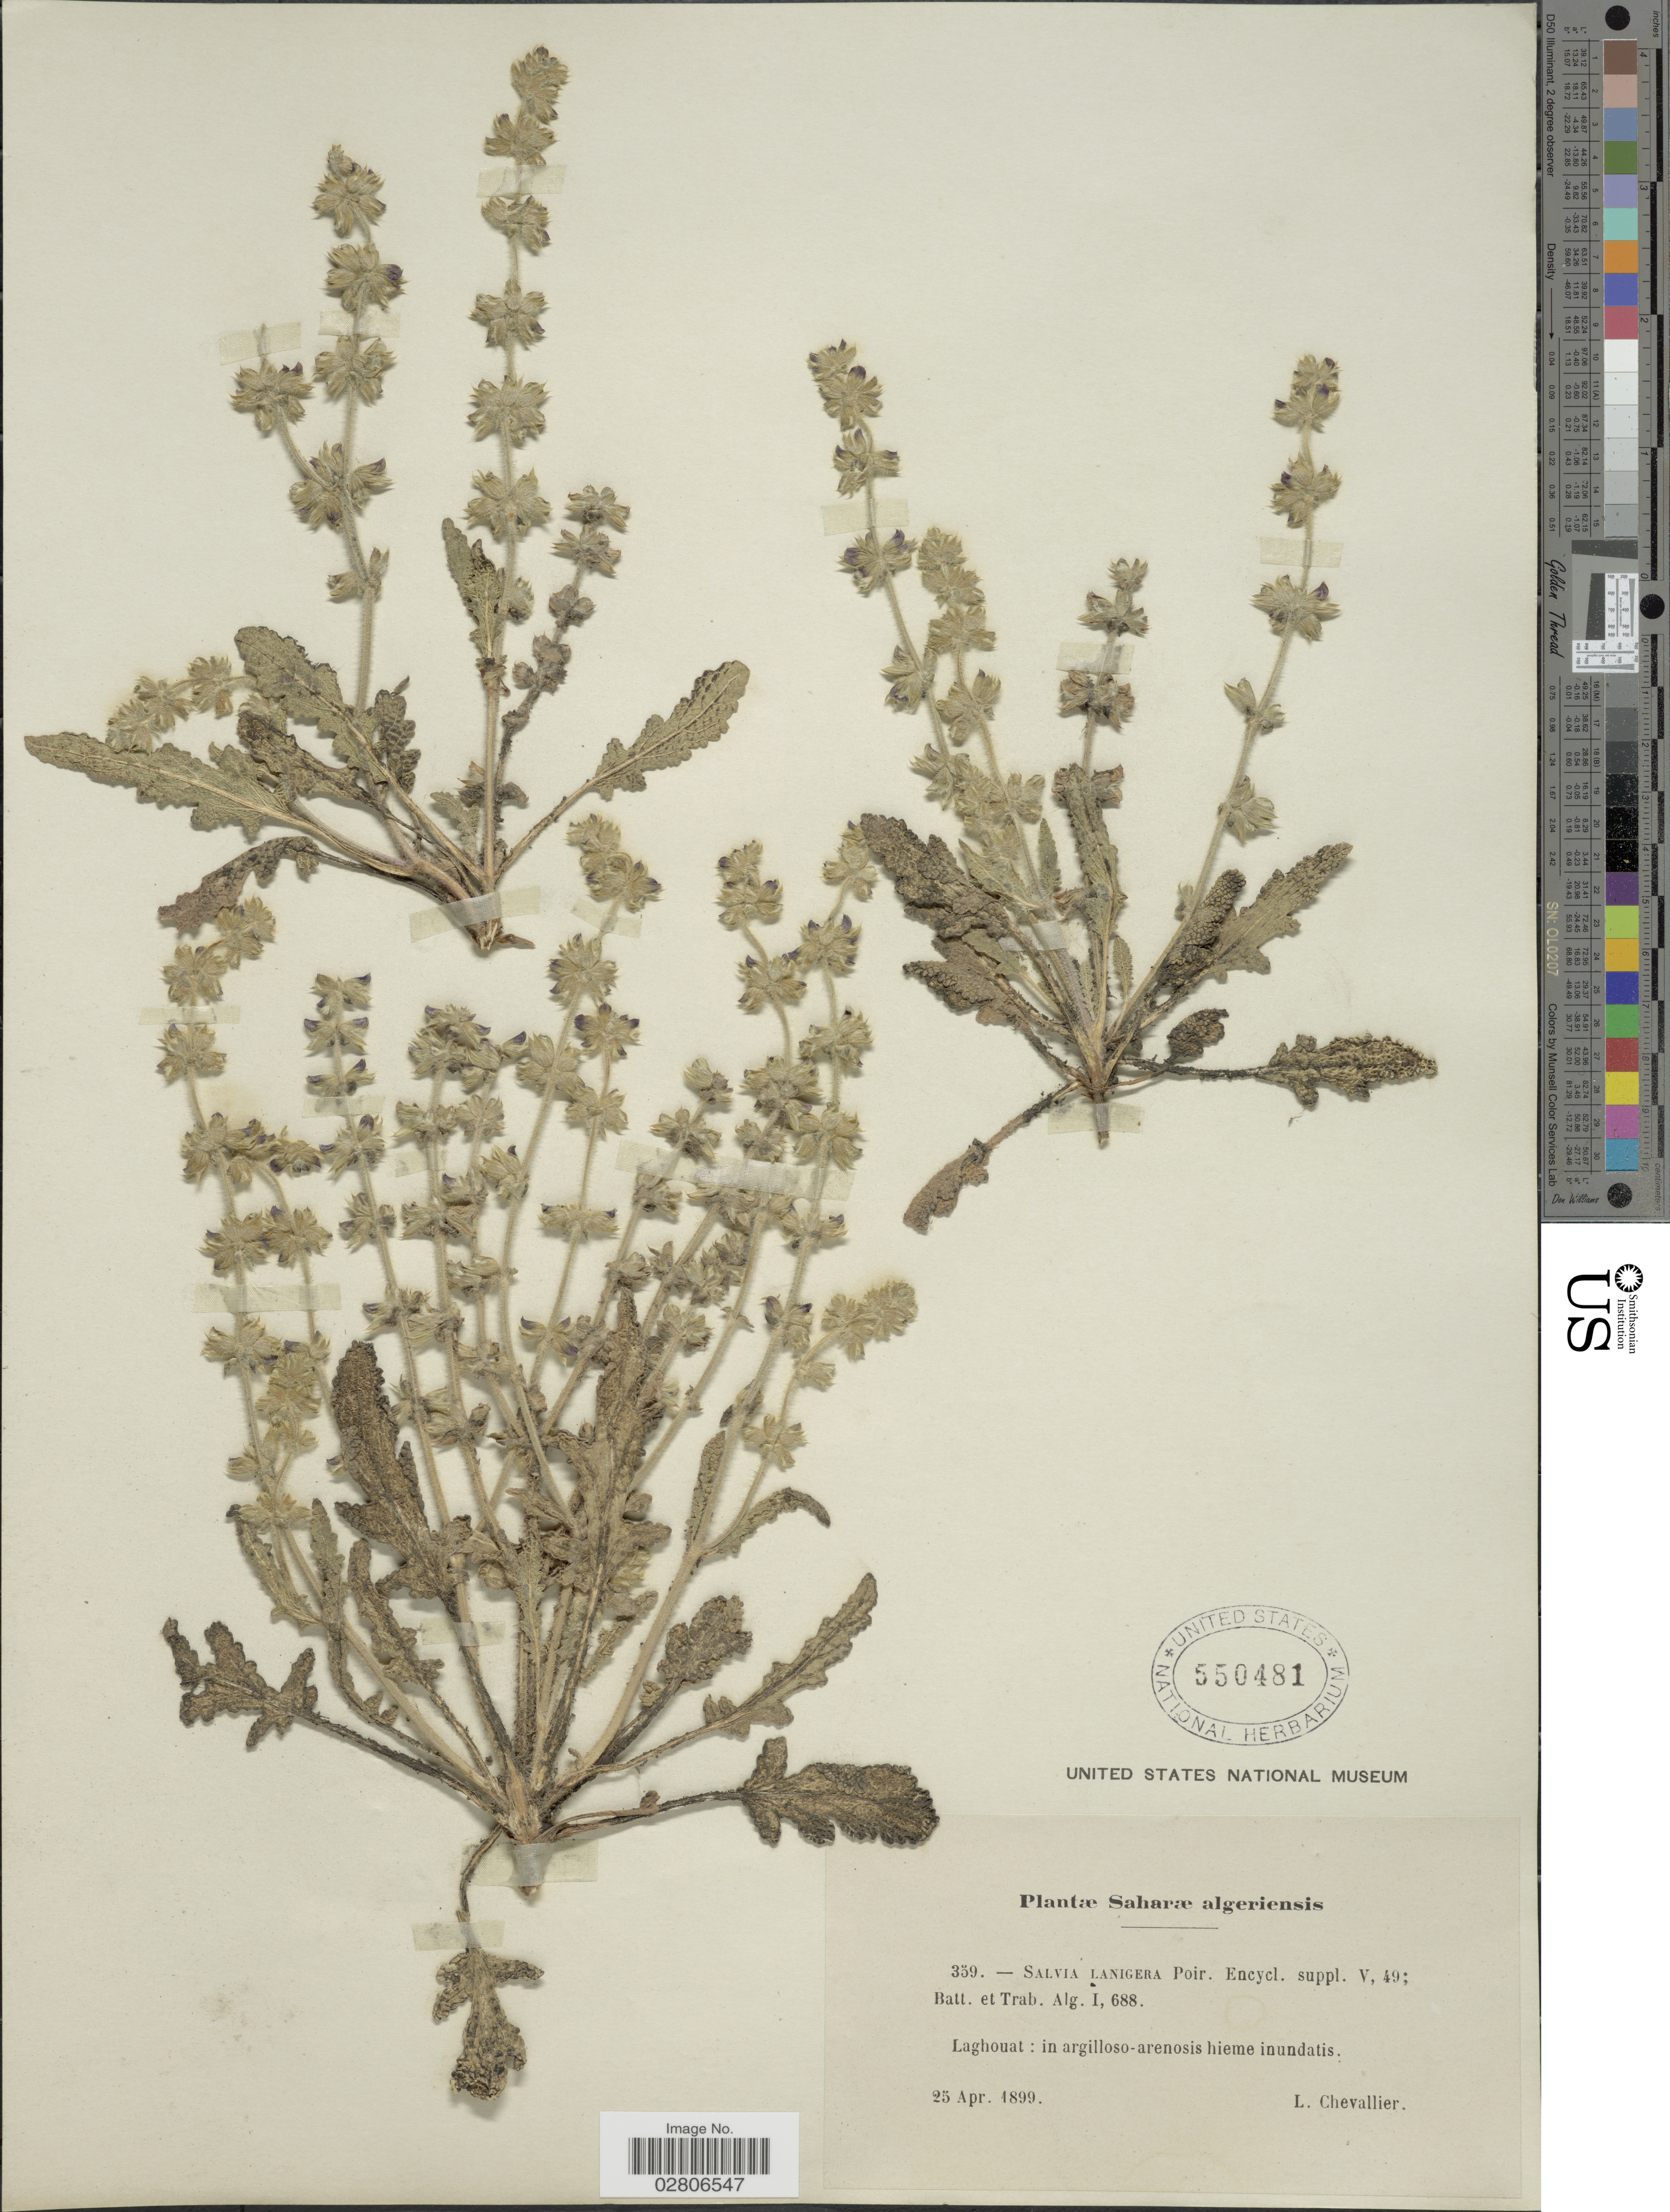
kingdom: Plantae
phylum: Tracheophyta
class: Magnoliopsida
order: Lamiales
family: Lamiaceae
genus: Salvia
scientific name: Salvia lanigera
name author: Poir.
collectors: L. Chevallier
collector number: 359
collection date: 1899-04-25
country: Algeria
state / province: Laghouat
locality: Saharæ algeriensis.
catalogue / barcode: US 550481